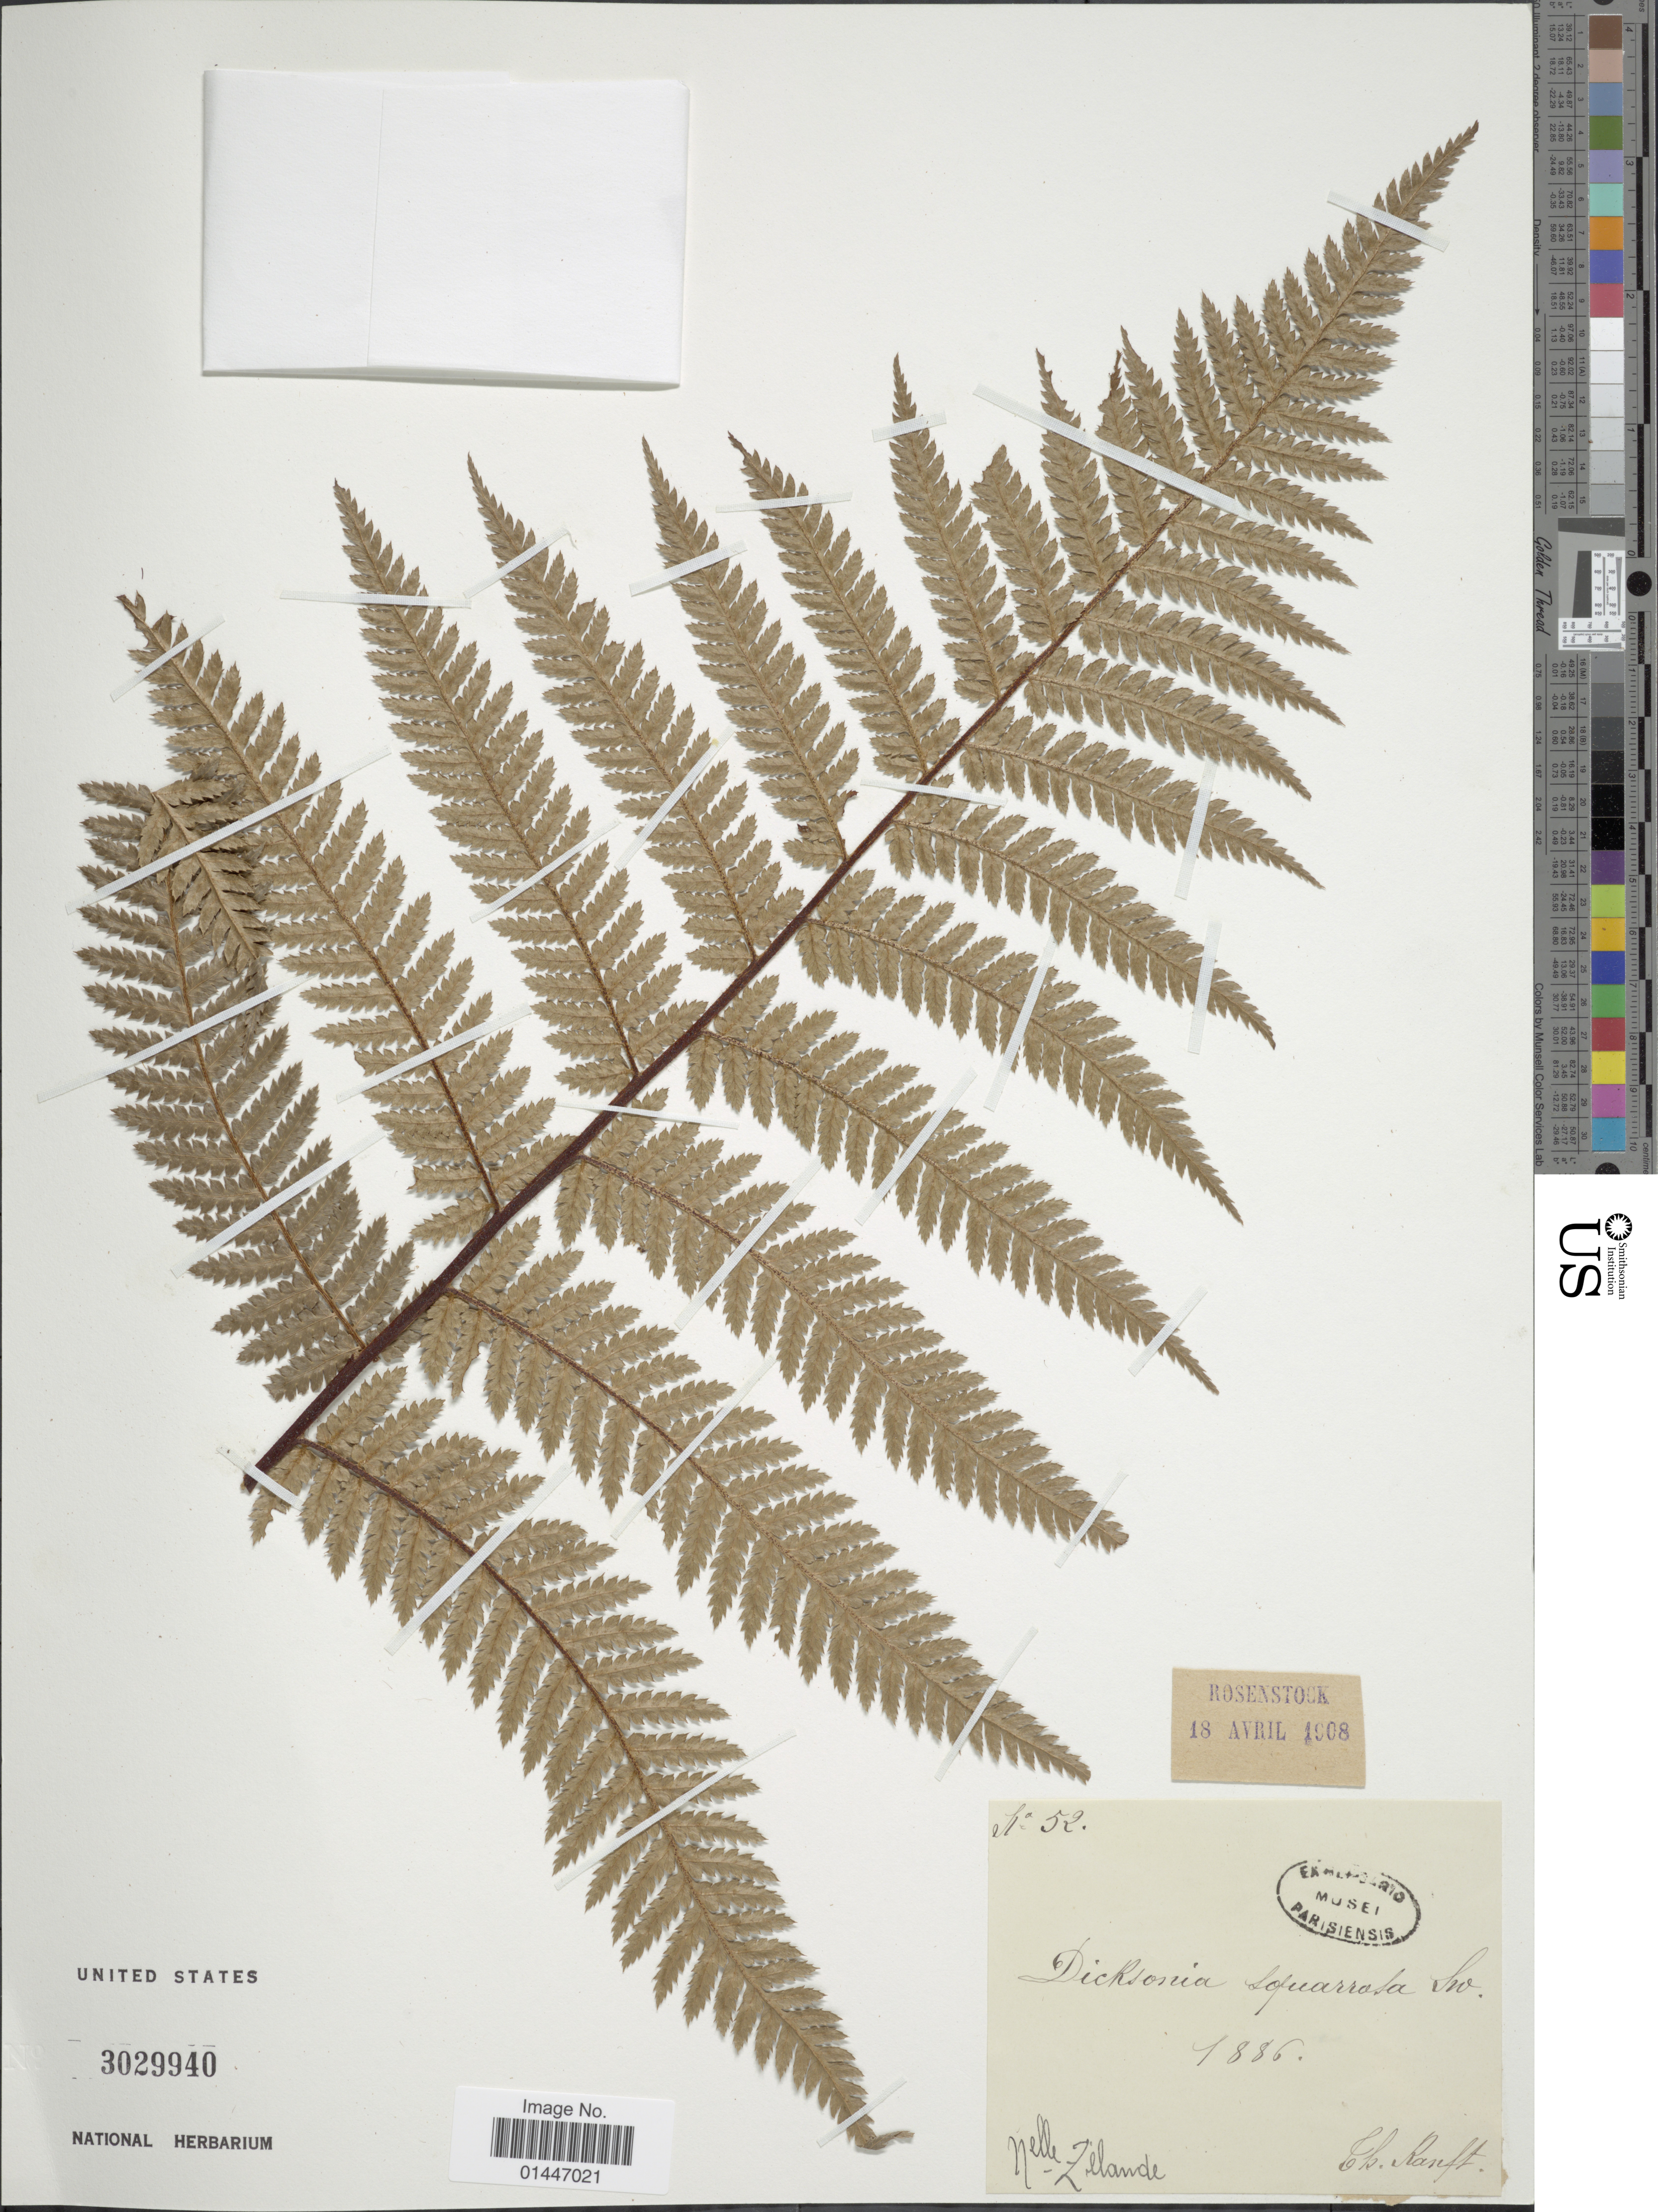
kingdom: Plantae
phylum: Tracheophyta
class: Polypodiopsida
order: Cyatheales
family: Dicksoniaceae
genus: Dicksonia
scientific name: Dicksonia squarrosa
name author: Sw.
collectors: T. Ranft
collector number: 52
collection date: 1886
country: New Zealand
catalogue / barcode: US 3029940